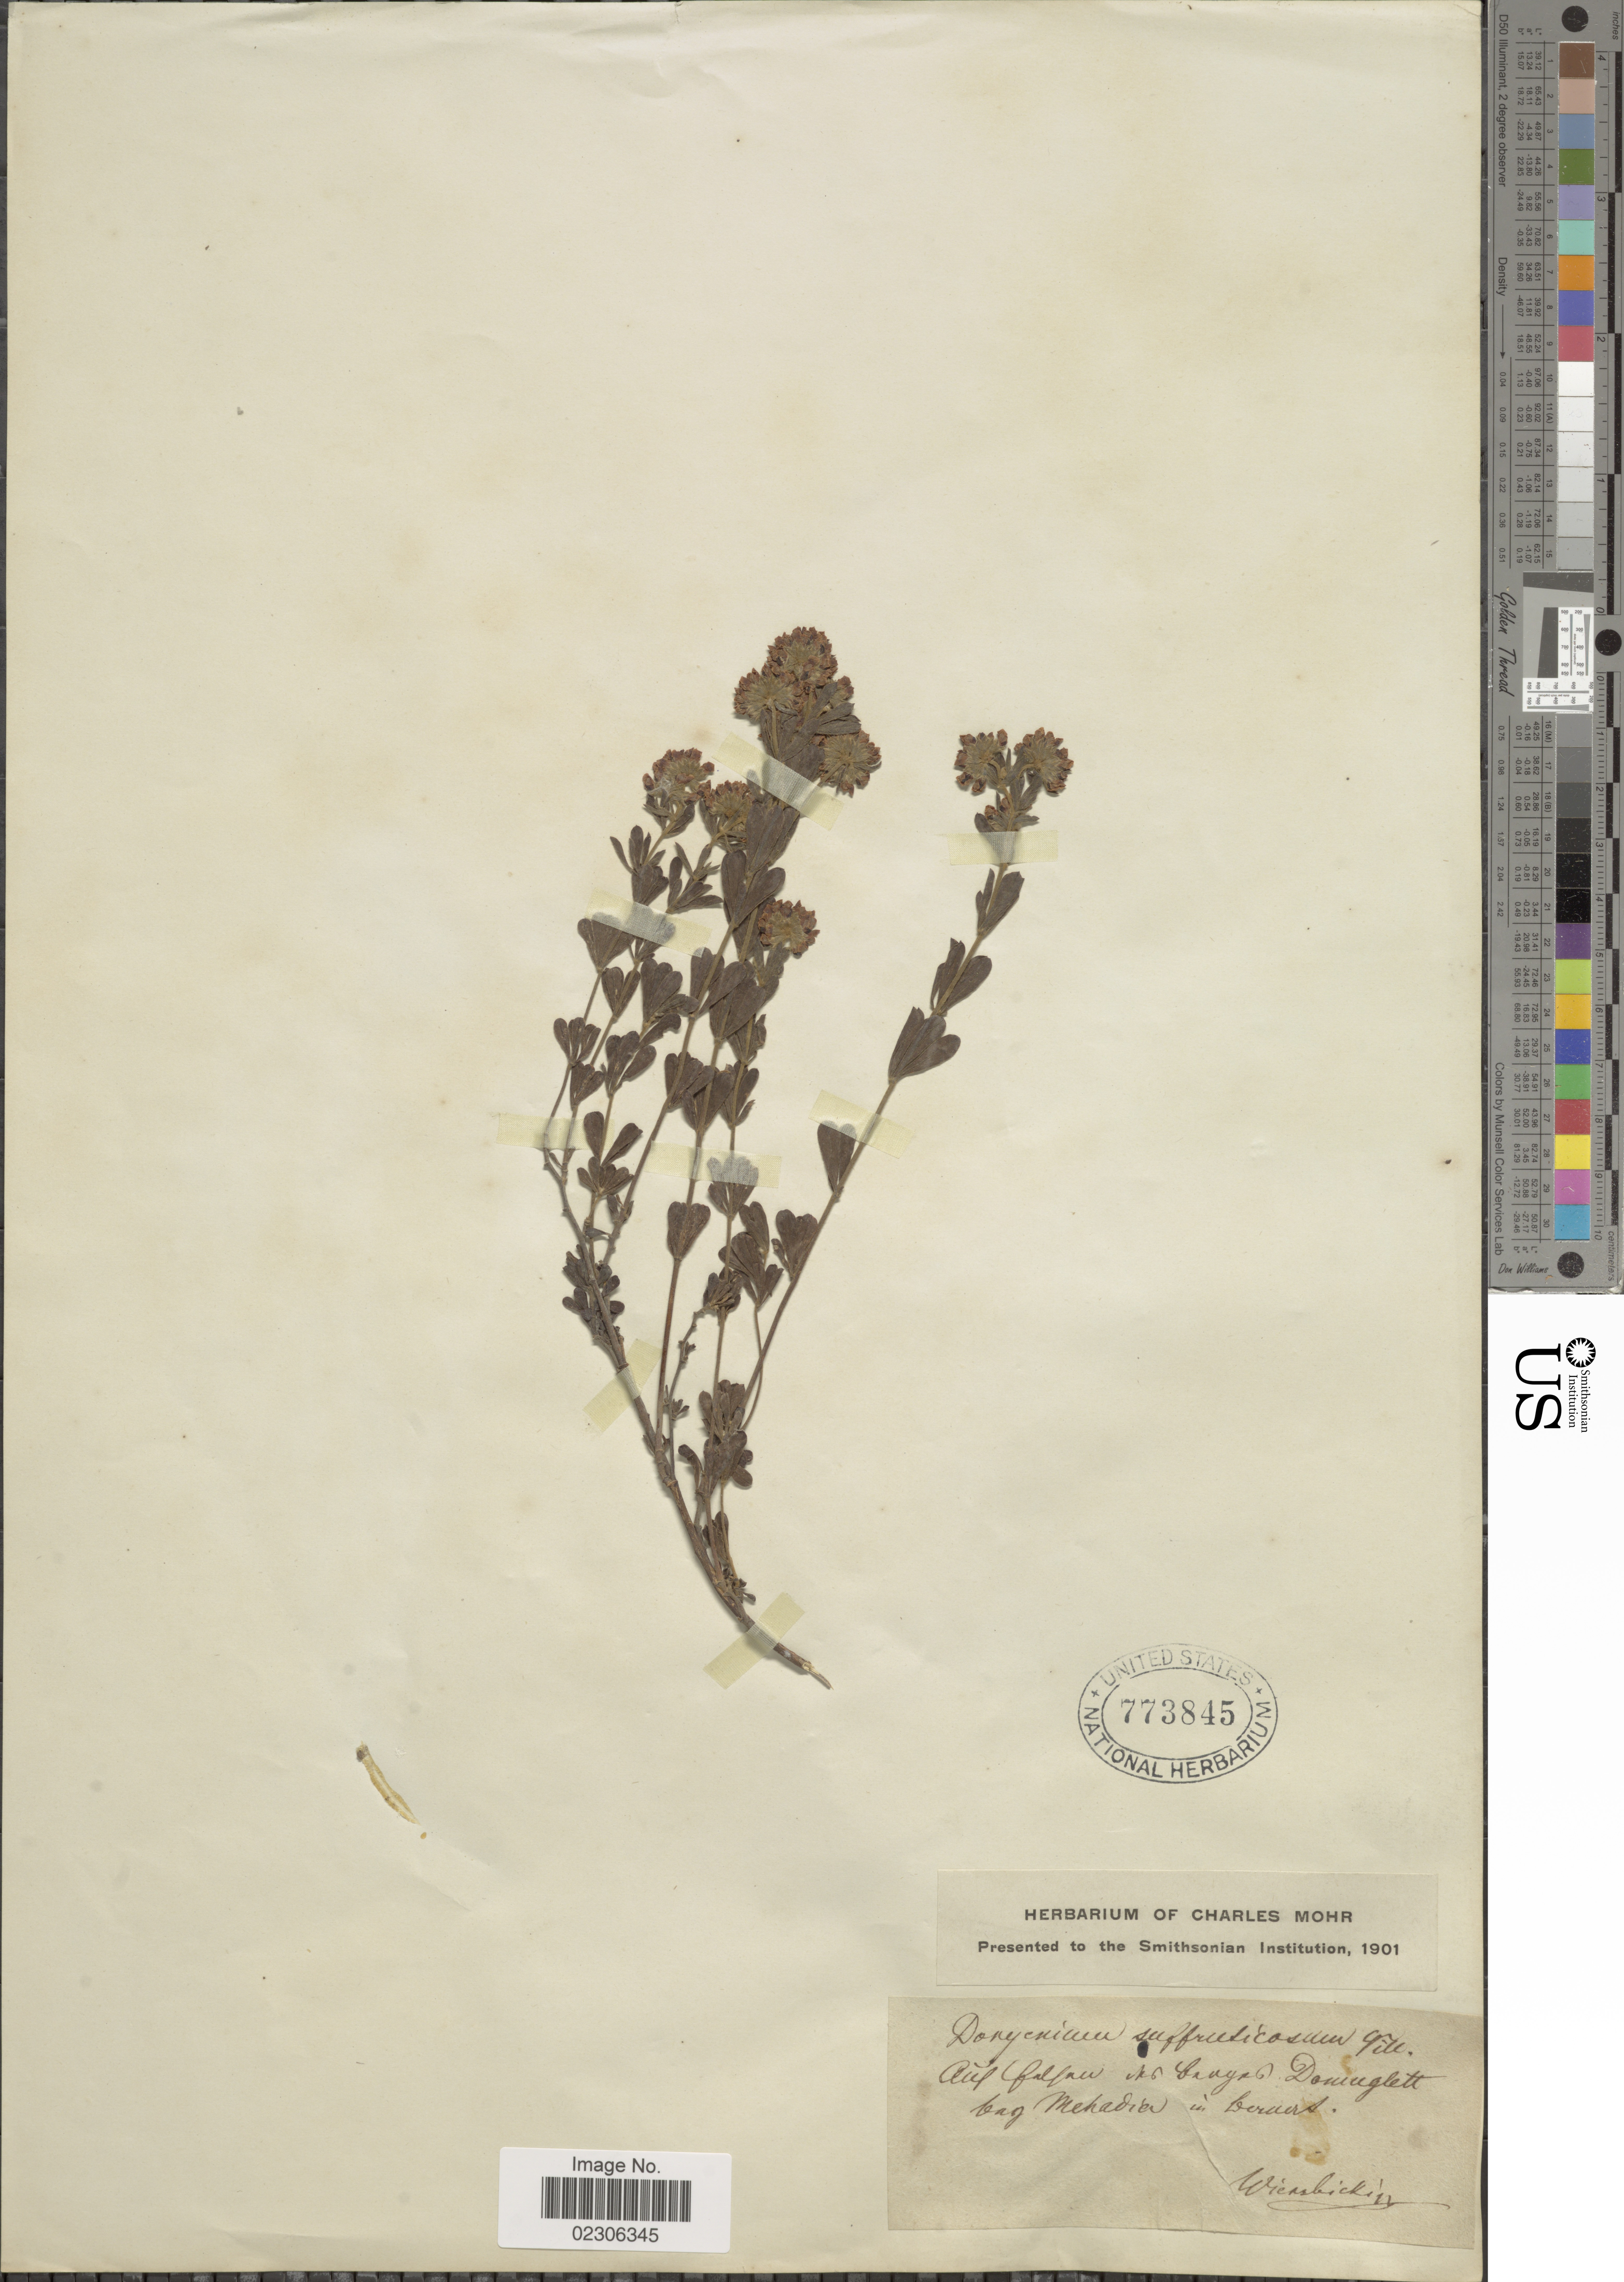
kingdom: Plantae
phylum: Tracheophyta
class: Magnoliopsida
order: Fabales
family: Fabaceae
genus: Dorycnium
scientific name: Dorycnium suffruticosum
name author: Vill.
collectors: Wierzbicki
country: Romania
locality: Auf Chalfau ad bang domglett baf Mehadia in Ceras [interpreted]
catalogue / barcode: US 773845